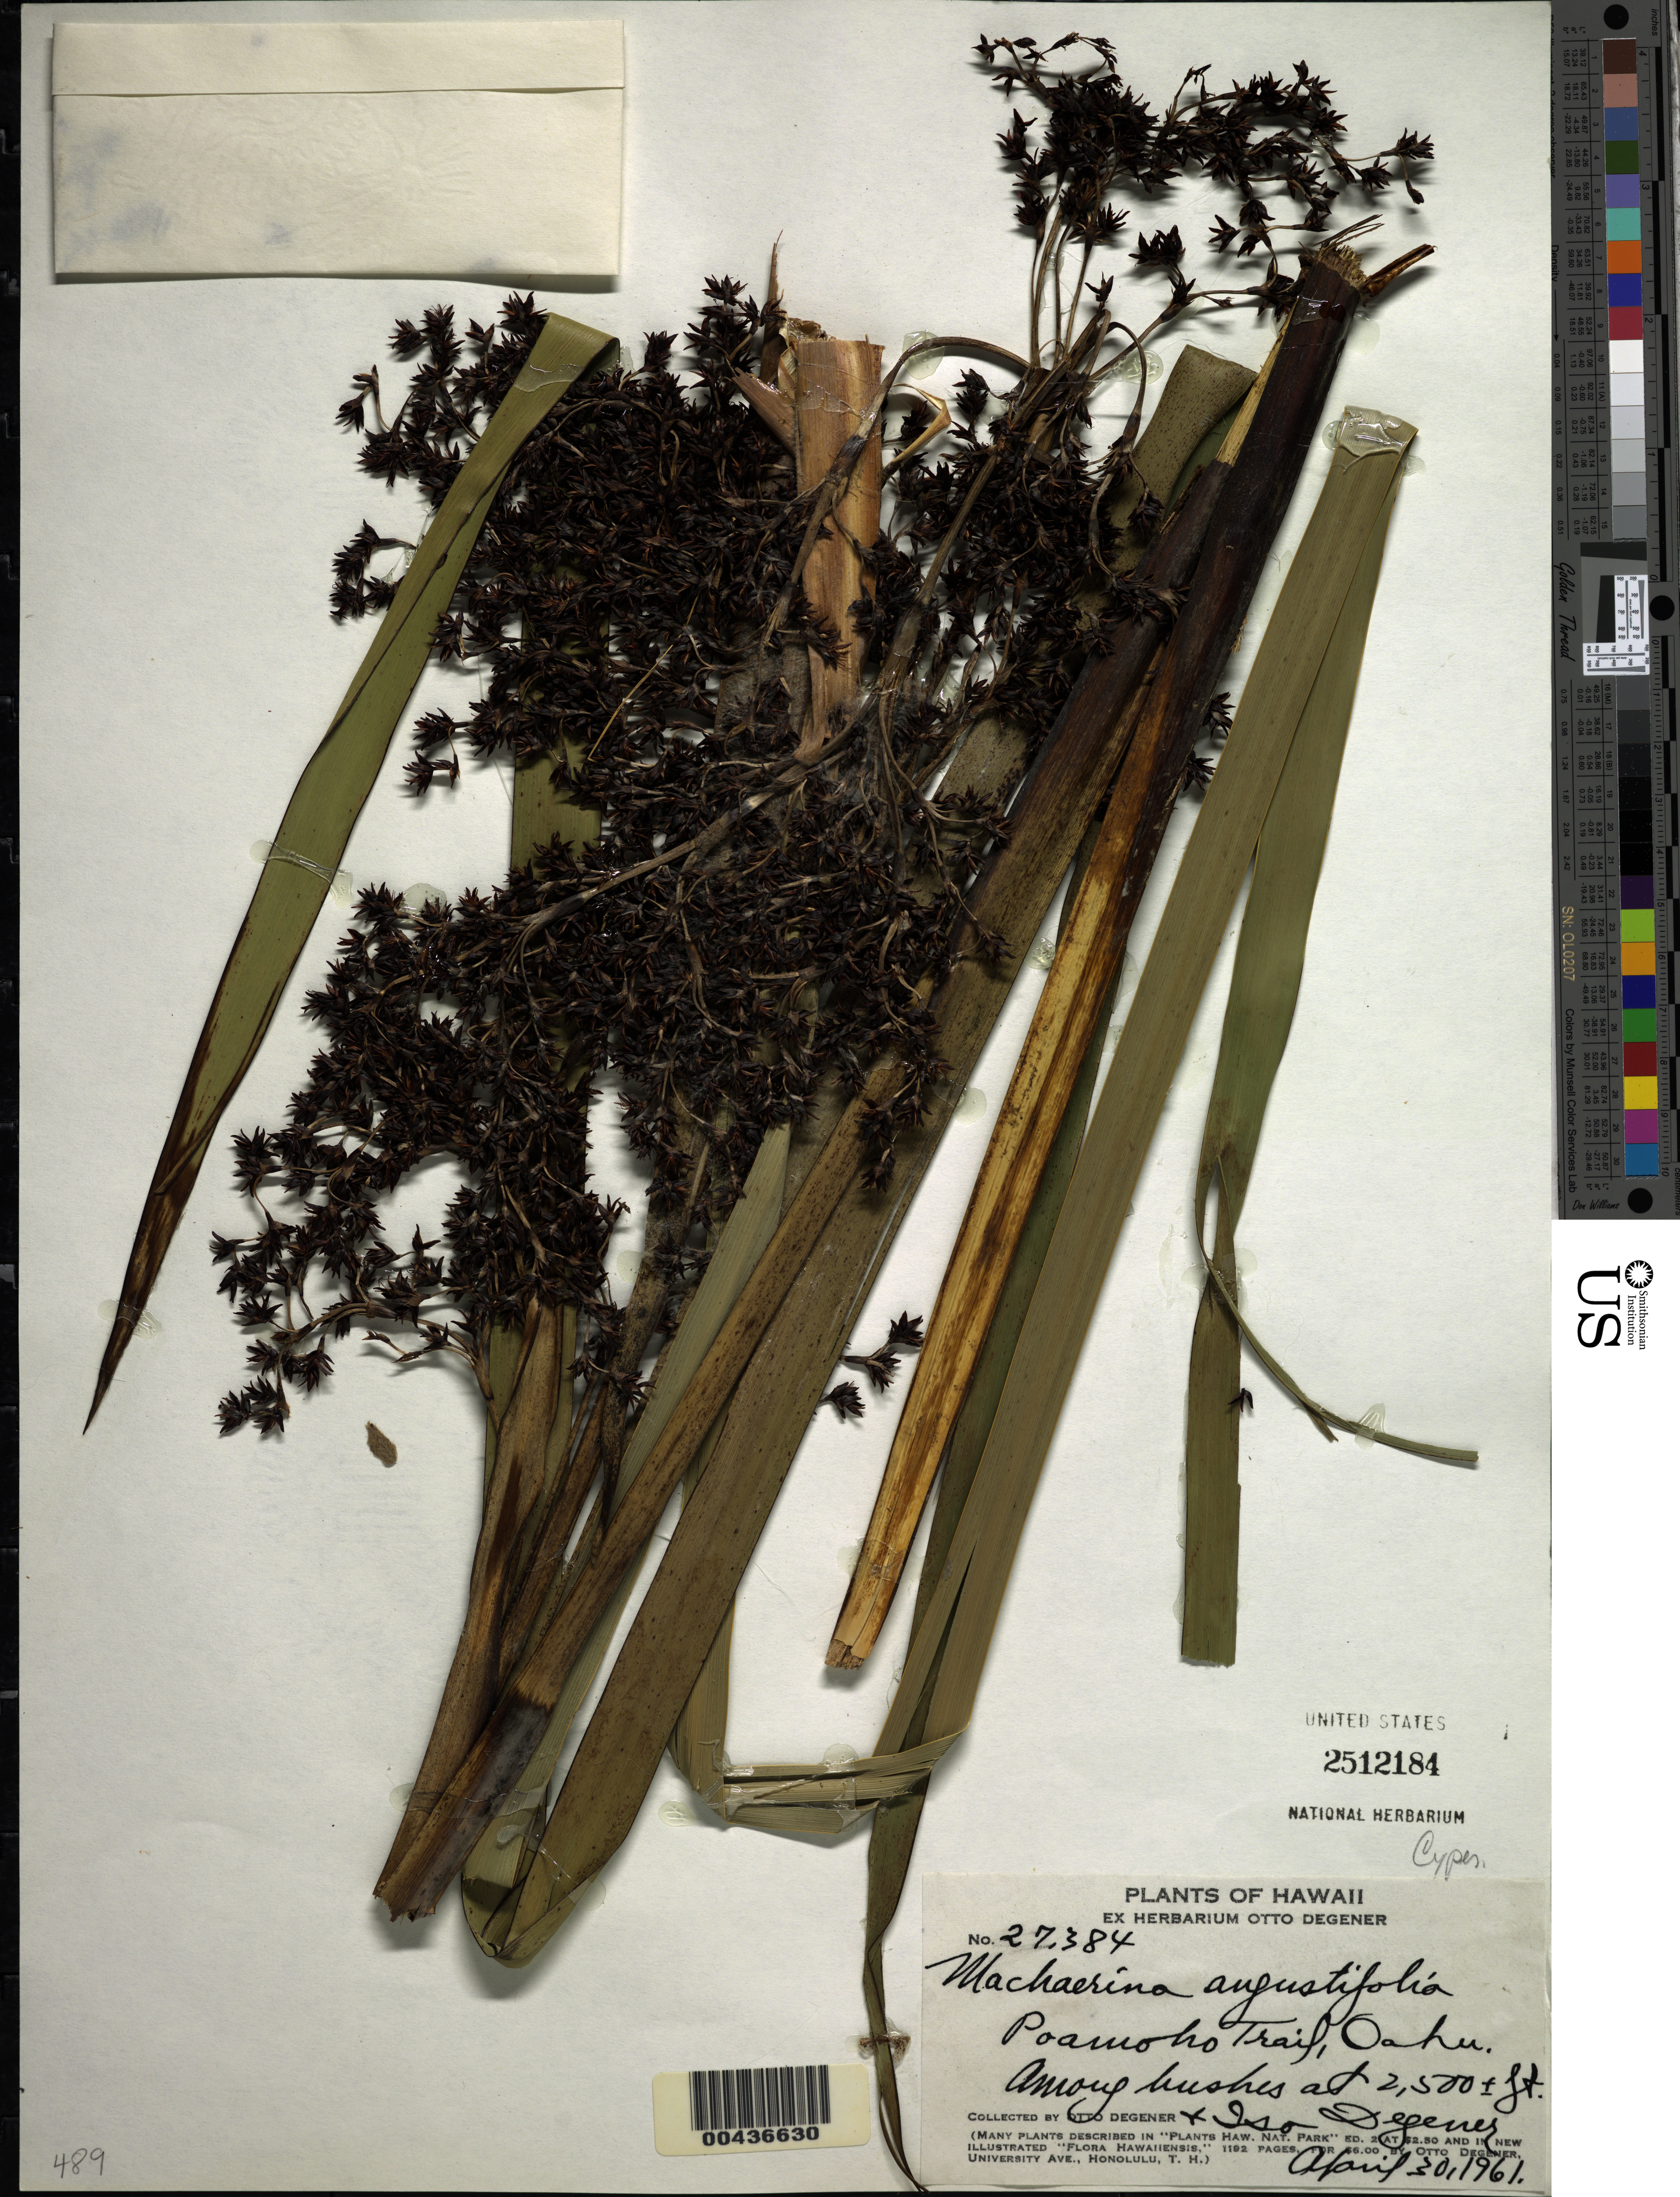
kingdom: Plantae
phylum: Tracheophyta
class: Liliopsida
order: Poales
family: Cyperaceae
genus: Machaerina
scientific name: Machaerina angustifolia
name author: (Gaudich.) T. Koyama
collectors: O. Degener & I. Degener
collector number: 27384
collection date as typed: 30 Apr 1961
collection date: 1961-04-30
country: United States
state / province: Hawaii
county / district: Honolulu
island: Oahu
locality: Poamoho Trail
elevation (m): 762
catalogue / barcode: US 2512184